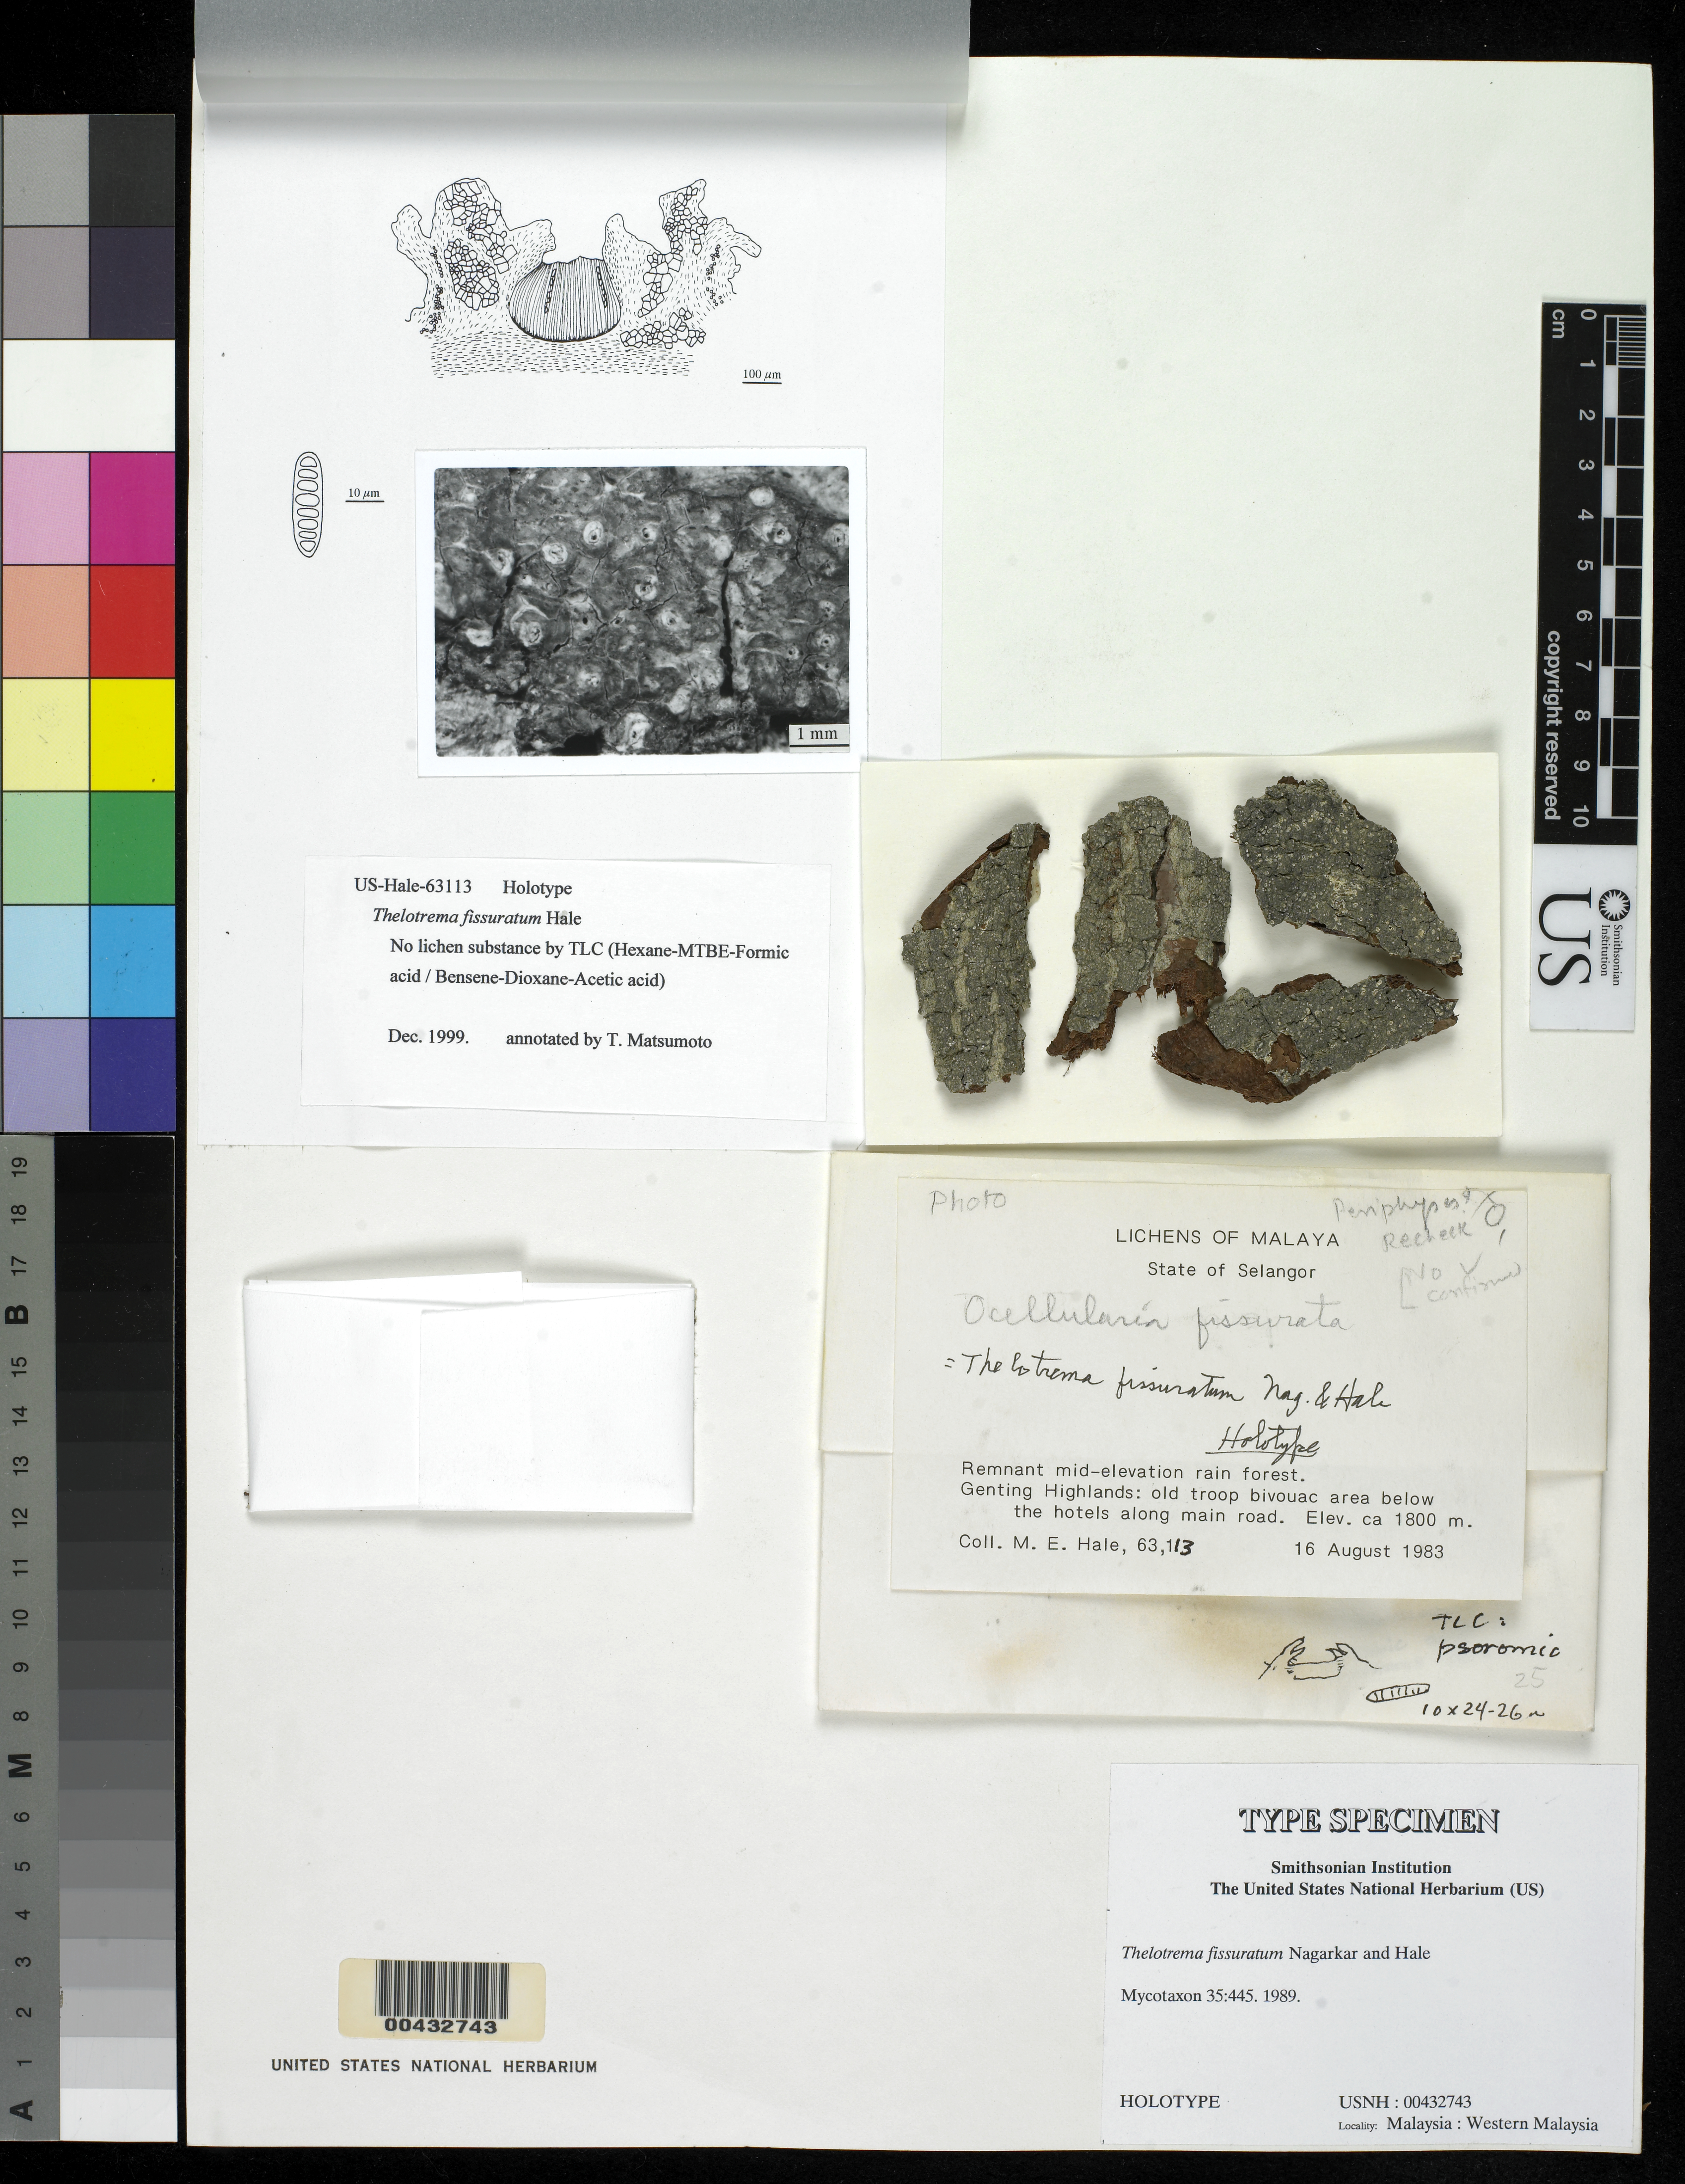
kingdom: Fungi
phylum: Ascomycota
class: Lecanoromycetes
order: Ostropales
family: Graphidaceae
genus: Thelotrema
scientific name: Thelotrema fissuratum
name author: Nagarkar & Hale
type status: Holotype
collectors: M. Hale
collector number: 63113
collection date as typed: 16 Aug 1983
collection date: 1983-08-16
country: Malaysia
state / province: Selangor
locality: Genting Highlands, old troop bivouac area below hotels along main road.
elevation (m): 1800